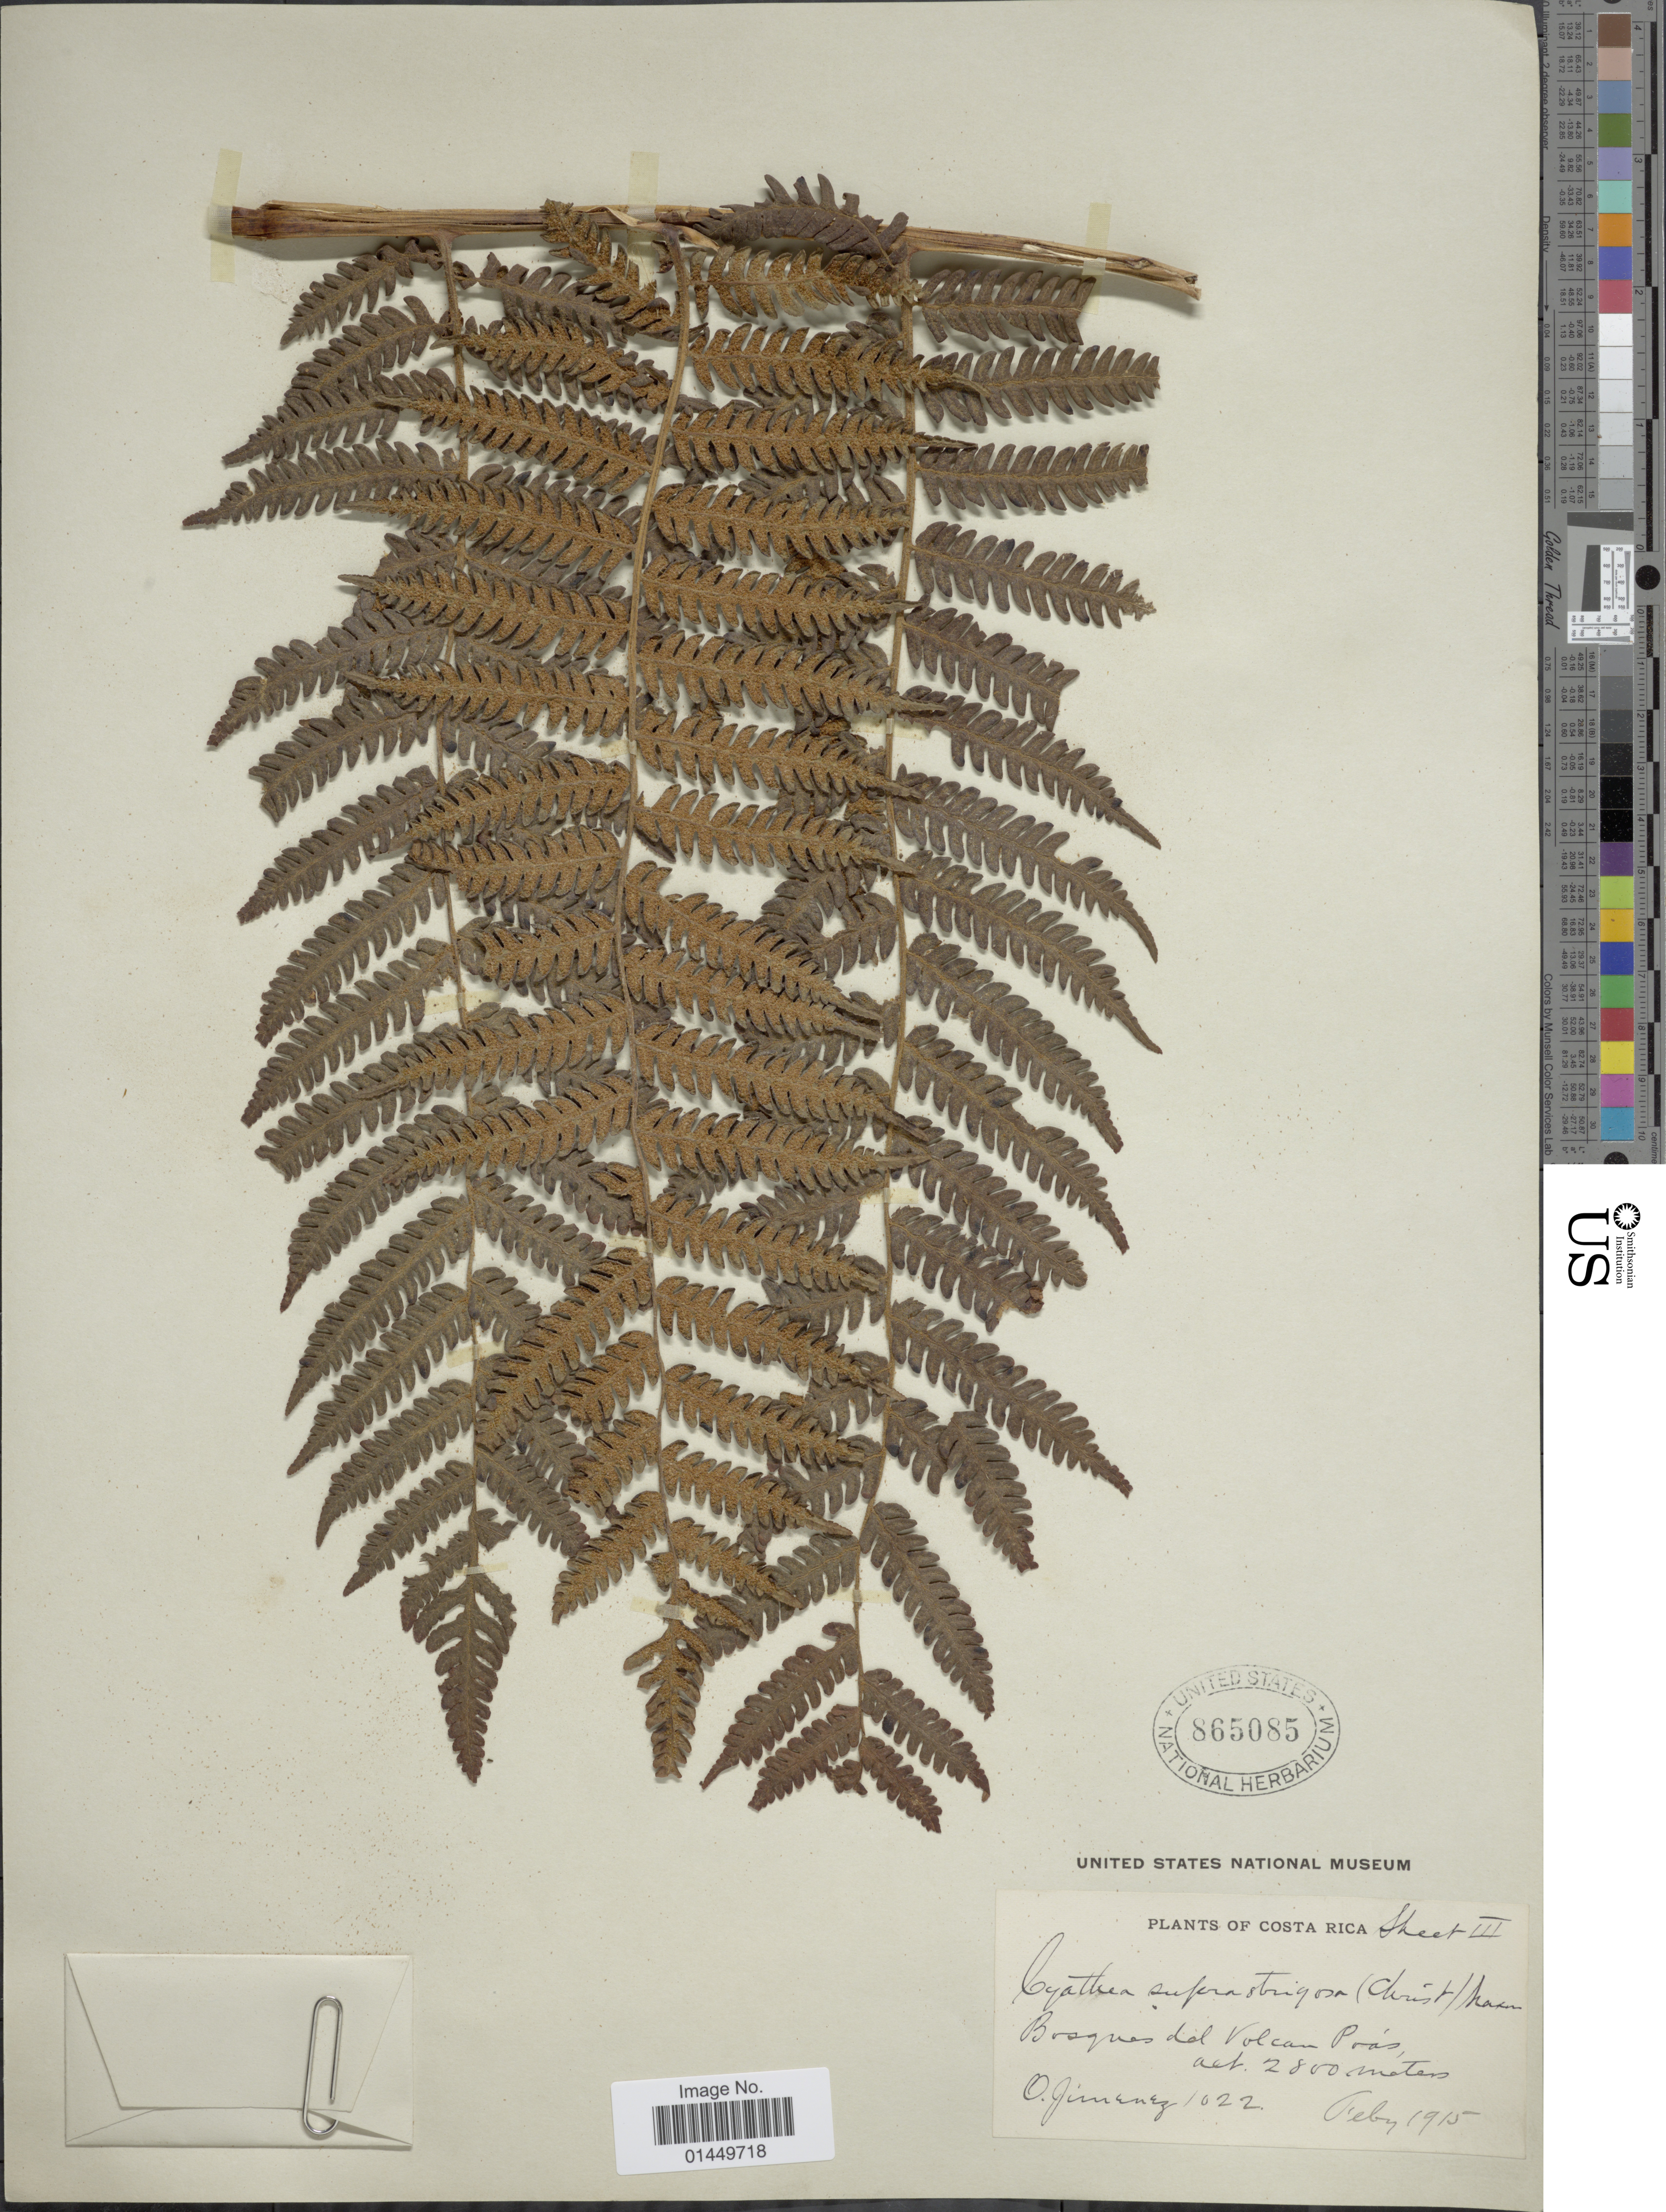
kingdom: Plantae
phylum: Tracheophyta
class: Polypodiopsida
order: Cyatheales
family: Cyatheaceae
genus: Cyathea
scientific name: Cyathea suprastrigosa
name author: (Christ) Maxon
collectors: O. Jiménez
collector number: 1022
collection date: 1915-02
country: Costa Rica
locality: Bosques del Volcan Poas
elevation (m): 2800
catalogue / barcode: US 865085